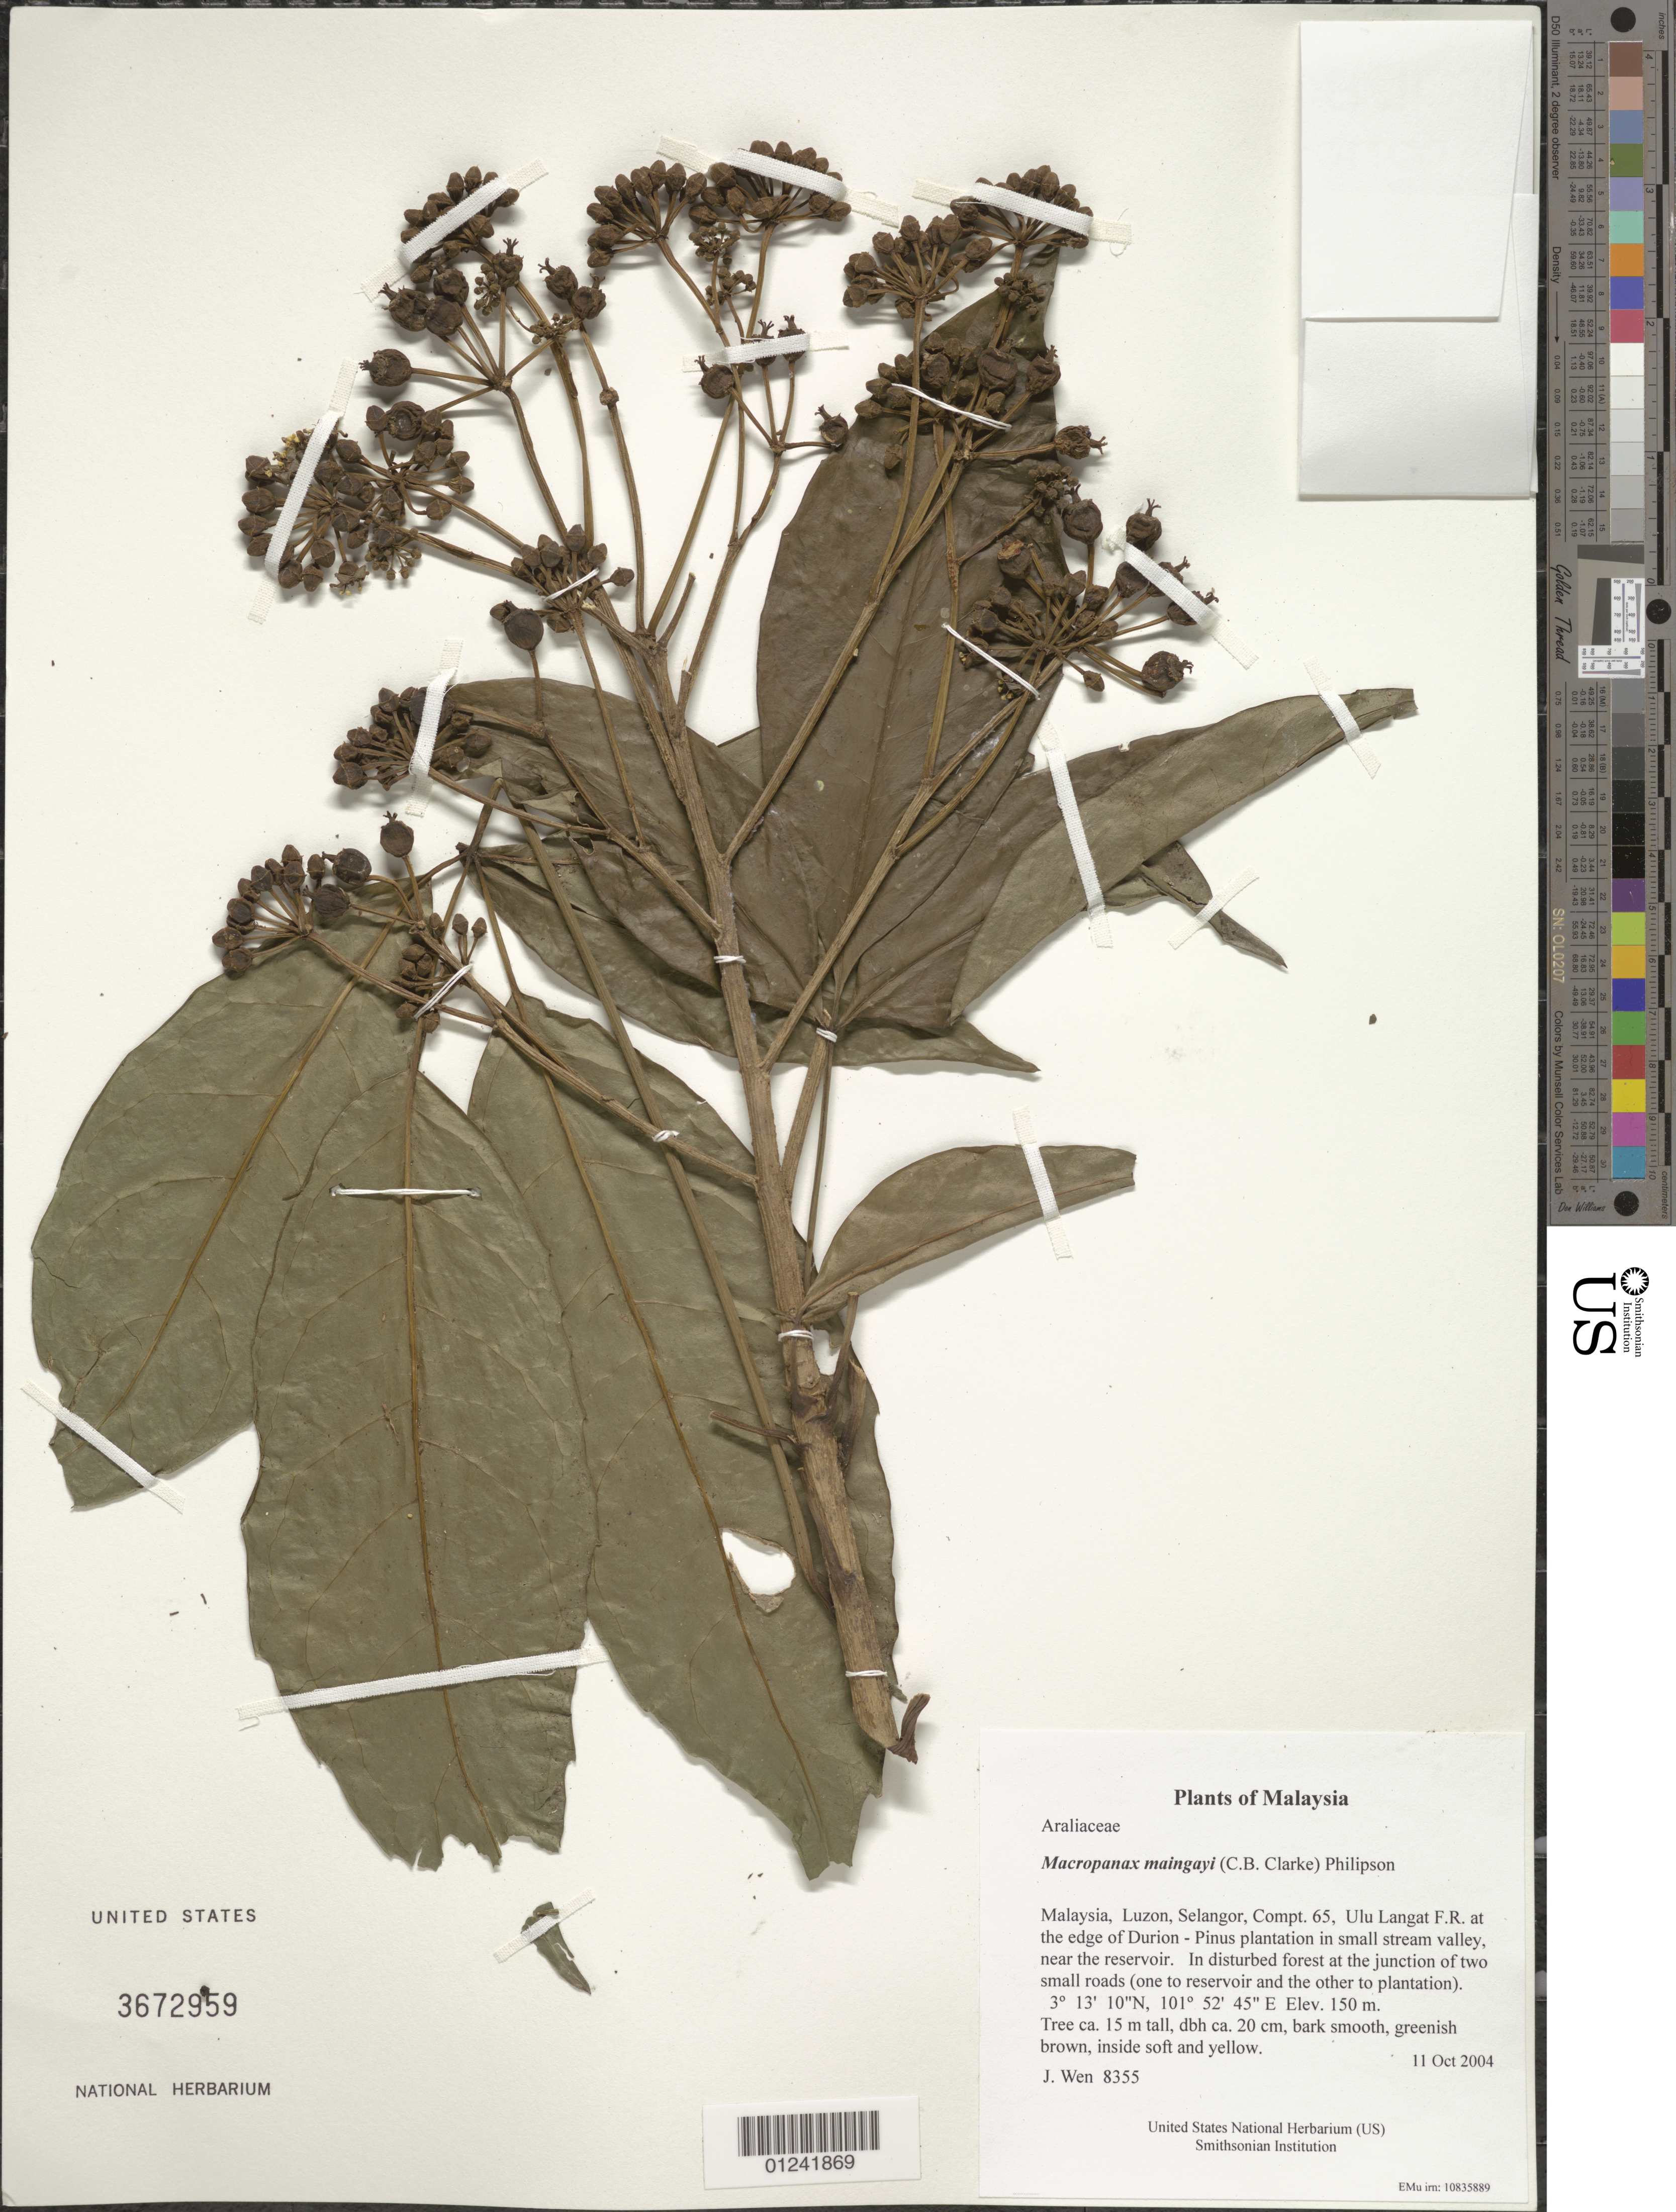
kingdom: Plantae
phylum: Tracheophyta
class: Magnoliopsida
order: Apiales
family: Araliaceae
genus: Macropanax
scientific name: Macropanax maingayi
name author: (C.B. Clarke) Philipson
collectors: J. Wen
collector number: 8355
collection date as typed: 11 Oct 2004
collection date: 2004-10-11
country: Malaysia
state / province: Selangor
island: Luzon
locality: Compt. 65, Ulu Langat F.R. at the edge of Durion - Pinus plantation in small stream valley, near the reservoir. In disturbed forest at the junction of two small roads (one to reservoir and the other to plantation).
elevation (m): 150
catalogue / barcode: US 3672959